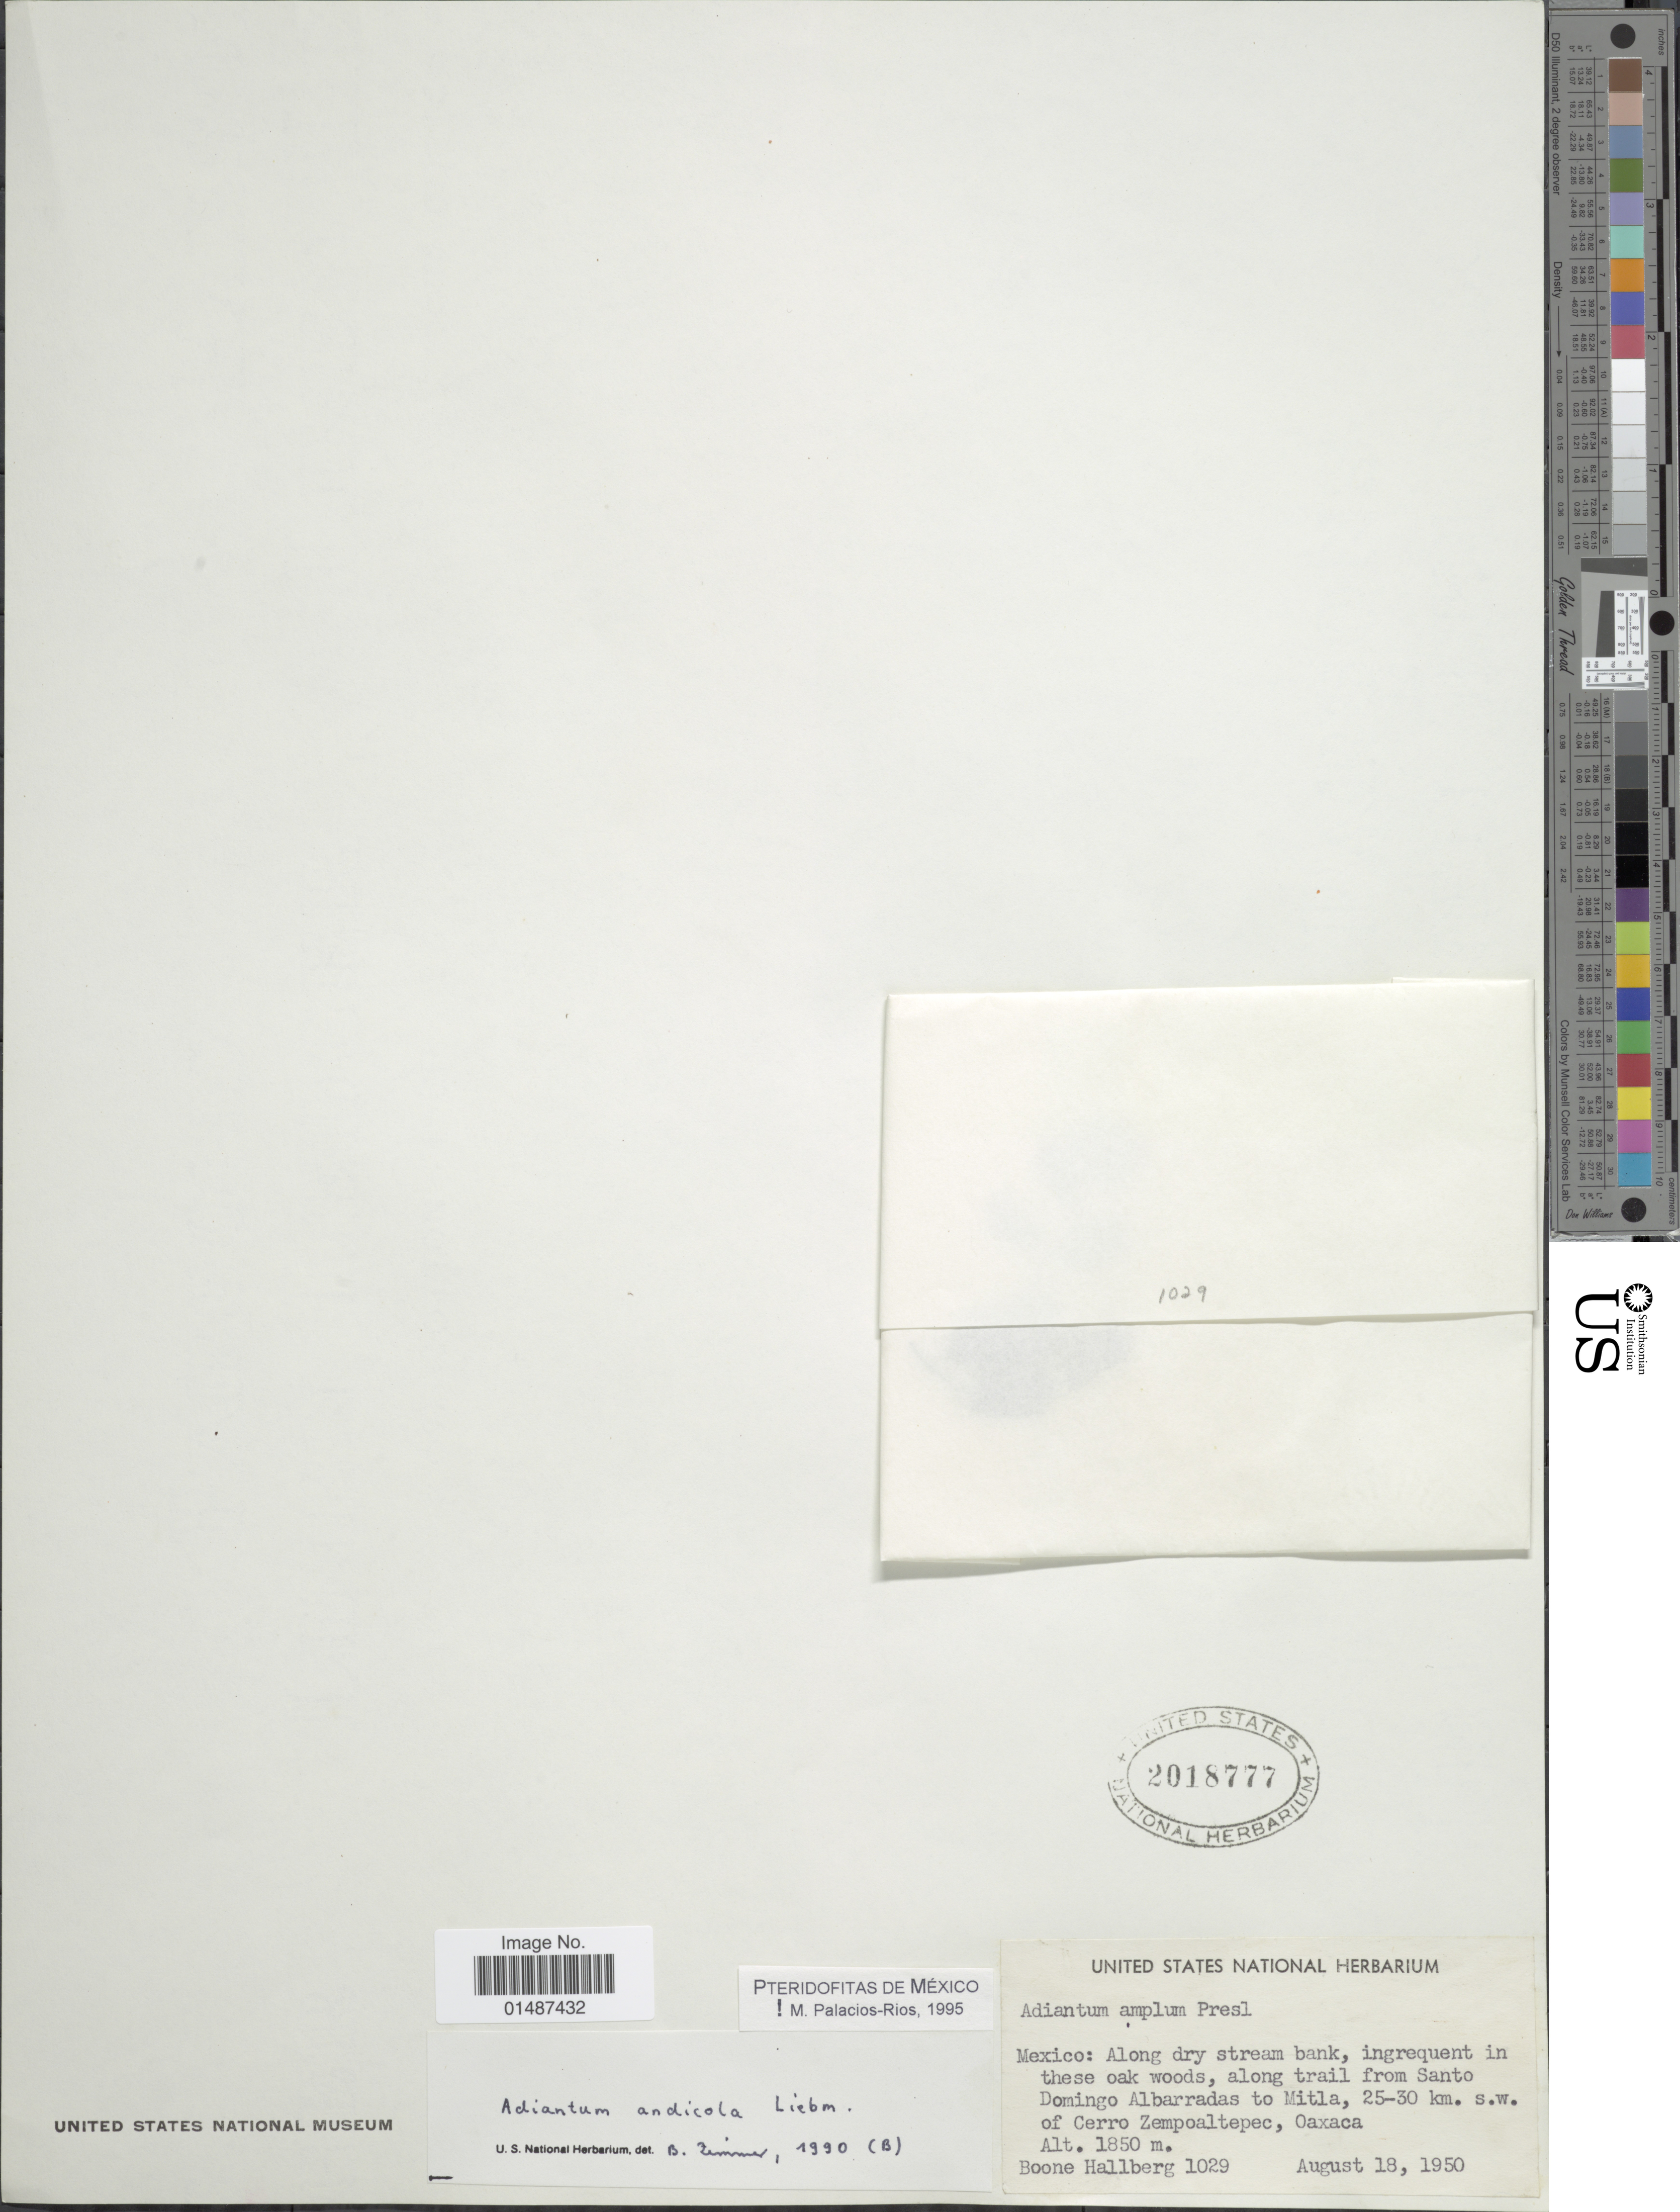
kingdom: Plantae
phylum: Tracheophyta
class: Polypodiopsida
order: Polypodiales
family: Pteridaceae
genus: Adiantum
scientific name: Adiantum amplum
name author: C. Presl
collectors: B. Hallberg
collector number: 1029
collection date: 1950-08-18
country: Mexico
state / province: Oaxaca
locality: Along dry stream bank, ingrequent in these oak woods, along trail from Santo Domingo Albarradas to Mitla, 25-30 km. s.w. of Cerro Zempoaltepec.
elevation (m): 1850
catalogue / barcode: US 2018777